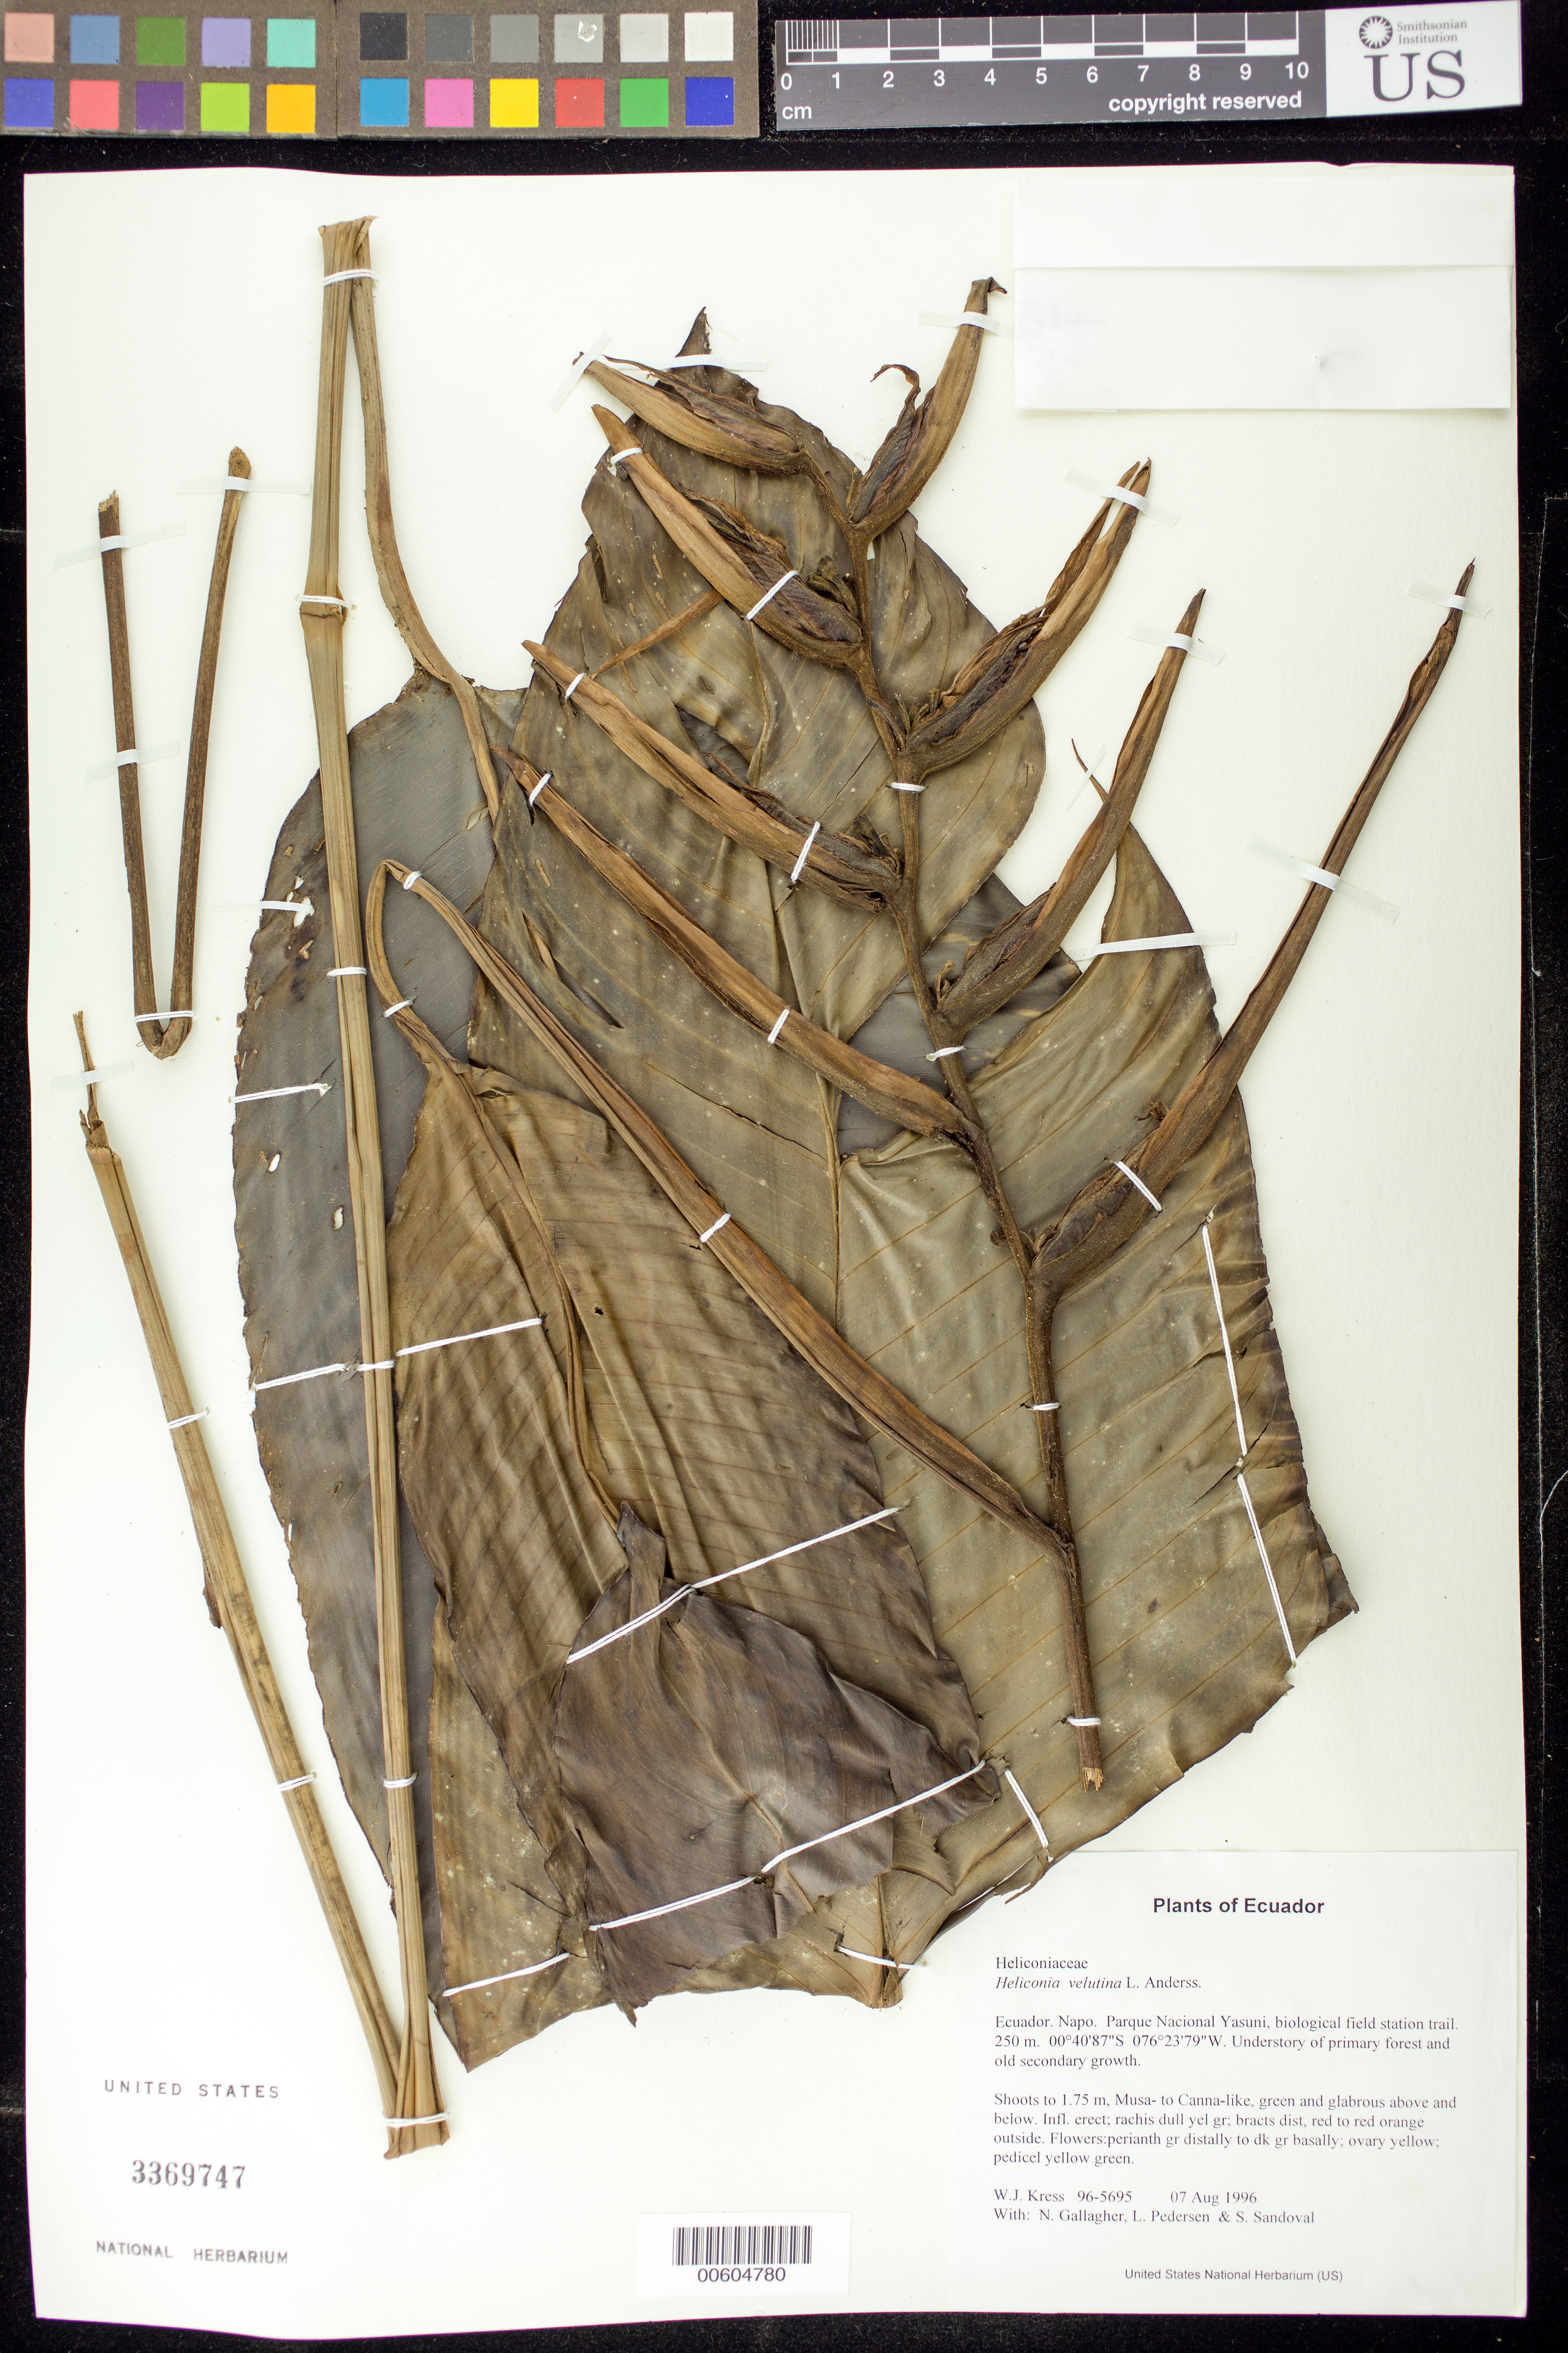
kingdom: Plantae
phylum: Tracheophyta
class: Liliopsida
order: Zingiberales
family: Heliconiaceae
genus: Heliconia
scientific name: Heliconia velutina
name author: L. Andersson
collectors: W. J. Kress, N. L. Gallagher, L. Pedersen & S. Sandoval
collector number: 96-5695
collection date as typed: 07 Aug 1996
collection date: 1996-08-07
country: Ecuador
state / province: Napo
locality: Parque Nacional Yasuni, biological field station trail.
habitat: Understory of primary forest and old secondary growth.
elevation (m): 250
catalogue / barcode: US 3369747